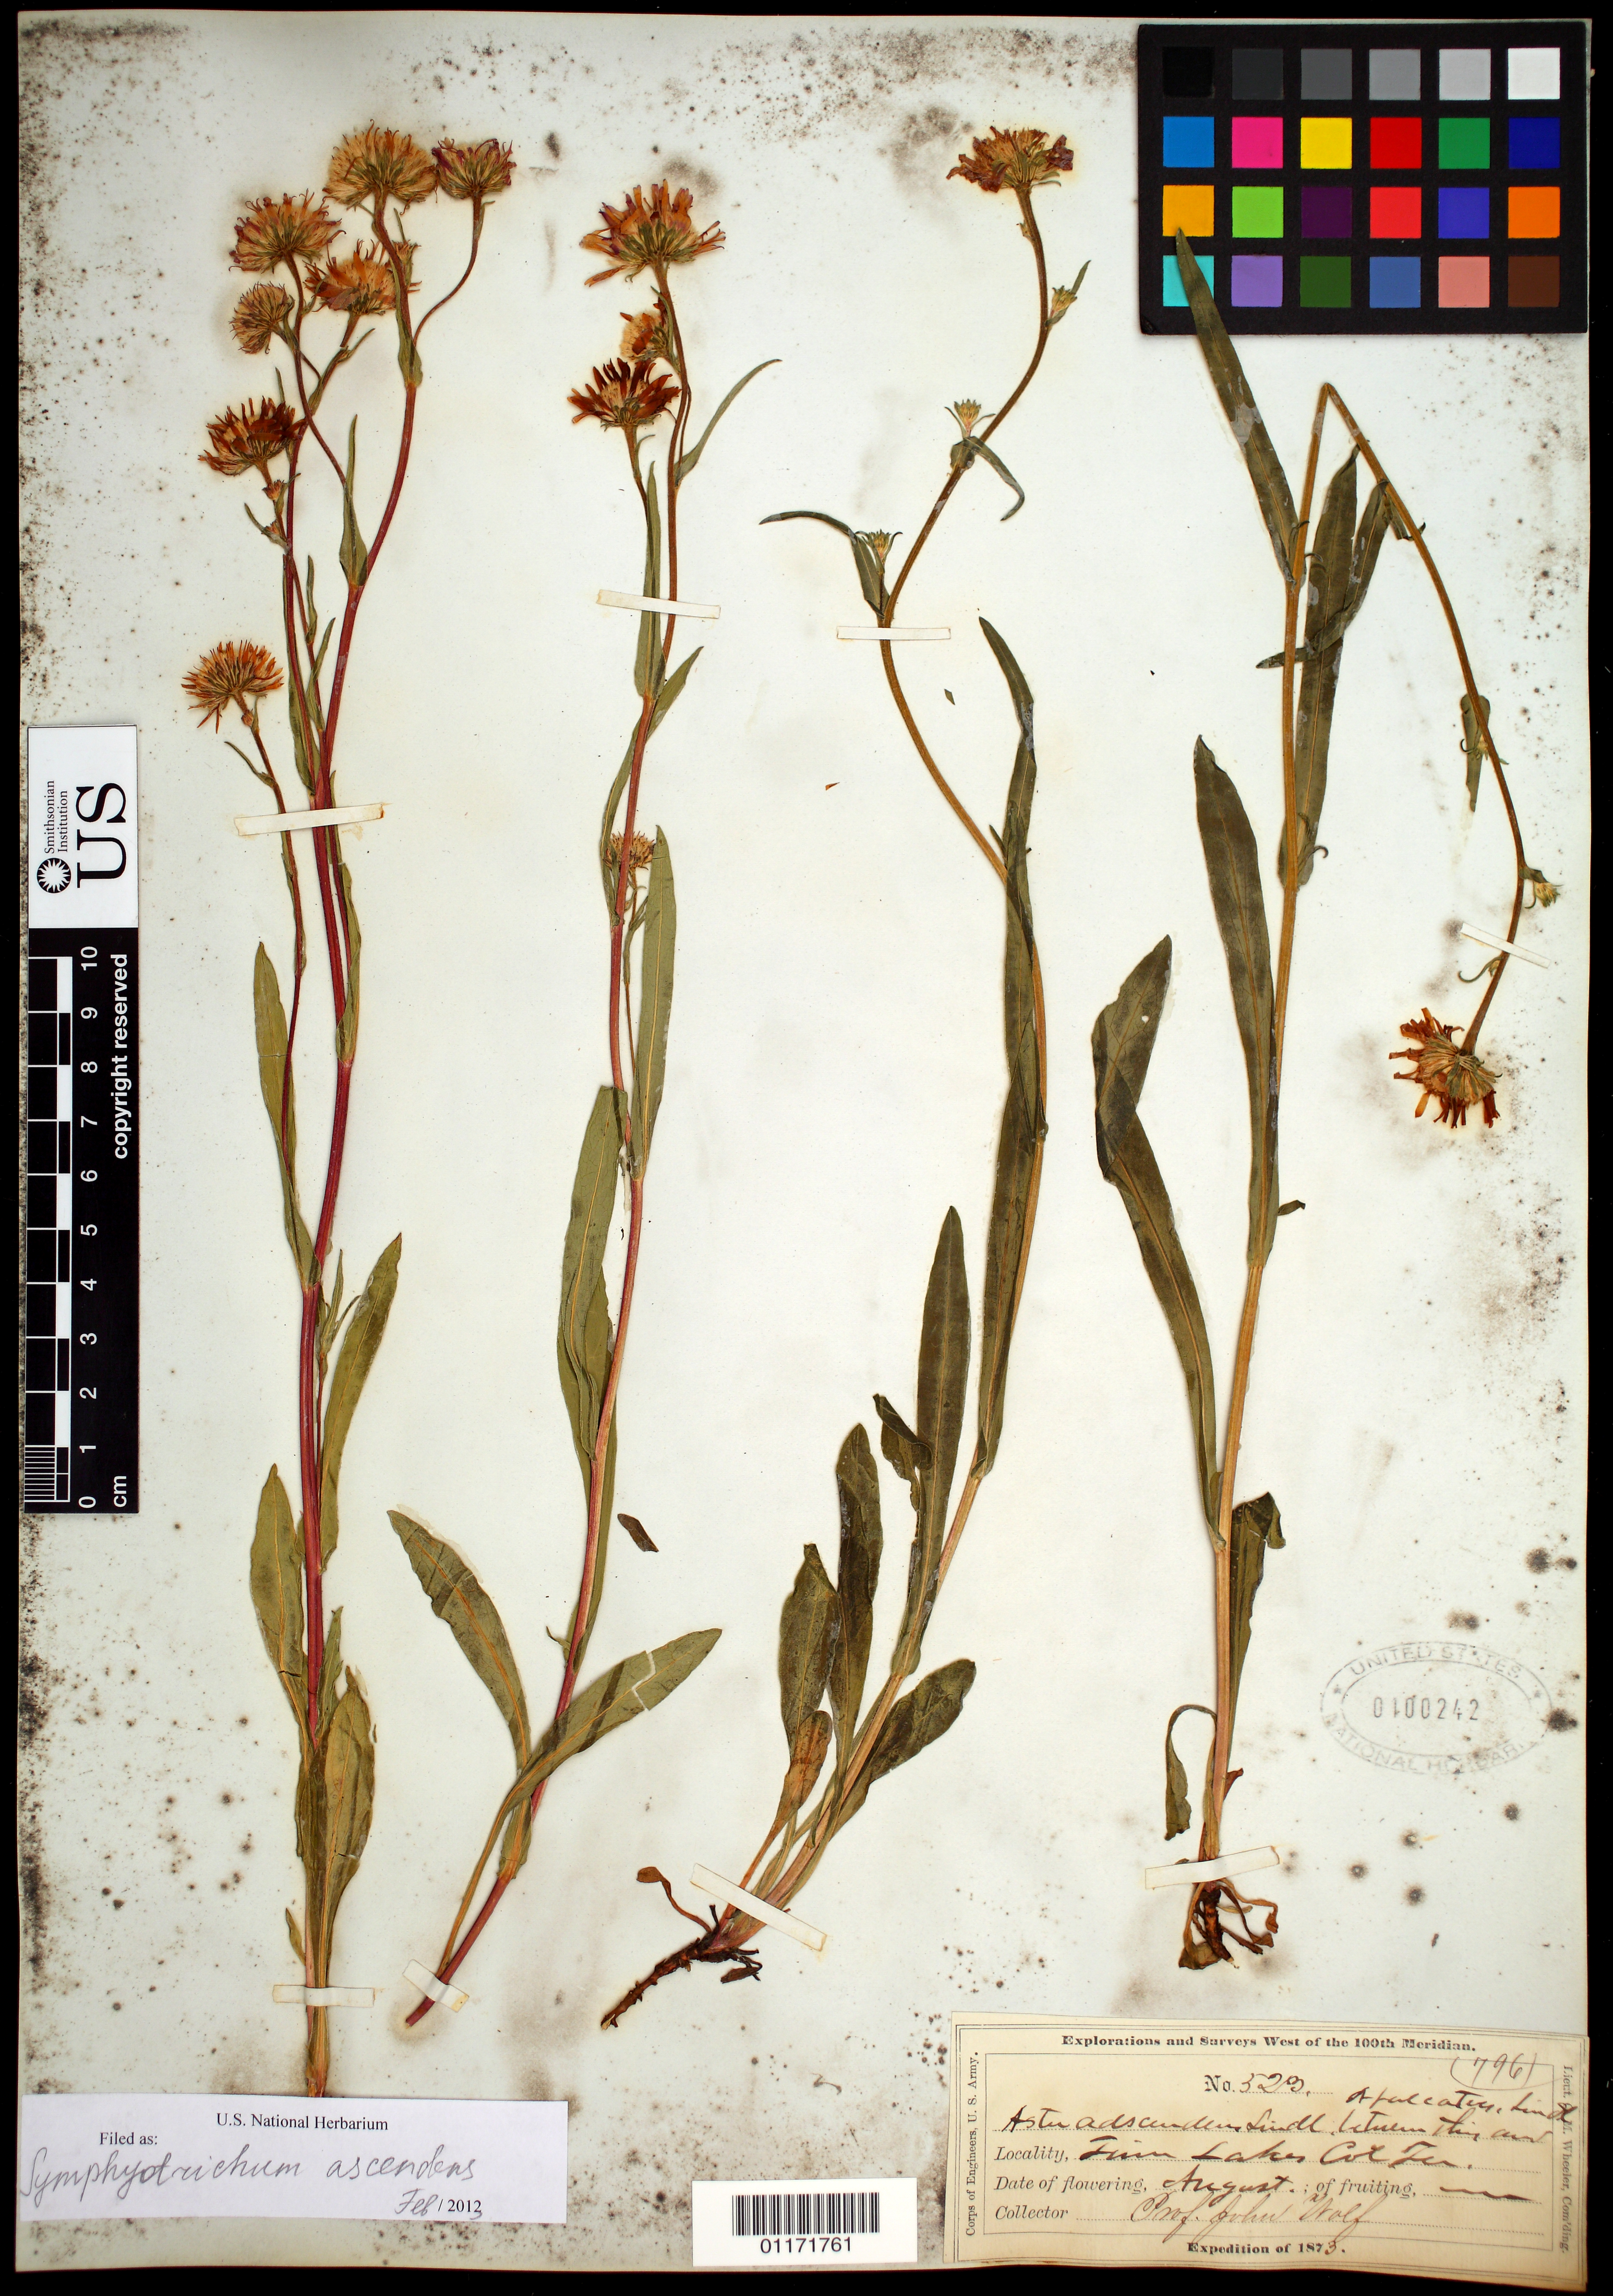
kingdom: Plantae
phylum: Tracheophyta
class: Magnoliopsida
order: Asterales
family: Asteraceae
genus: Symphyotrichum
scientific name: Symphyotrichum ascendens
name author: (Lindl.) G.L. Nesom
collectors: J. Wolf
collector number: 523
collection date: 1873-08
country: United States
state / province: Colorado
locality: Twin Lakes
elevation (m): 3048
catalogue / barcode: US 100242